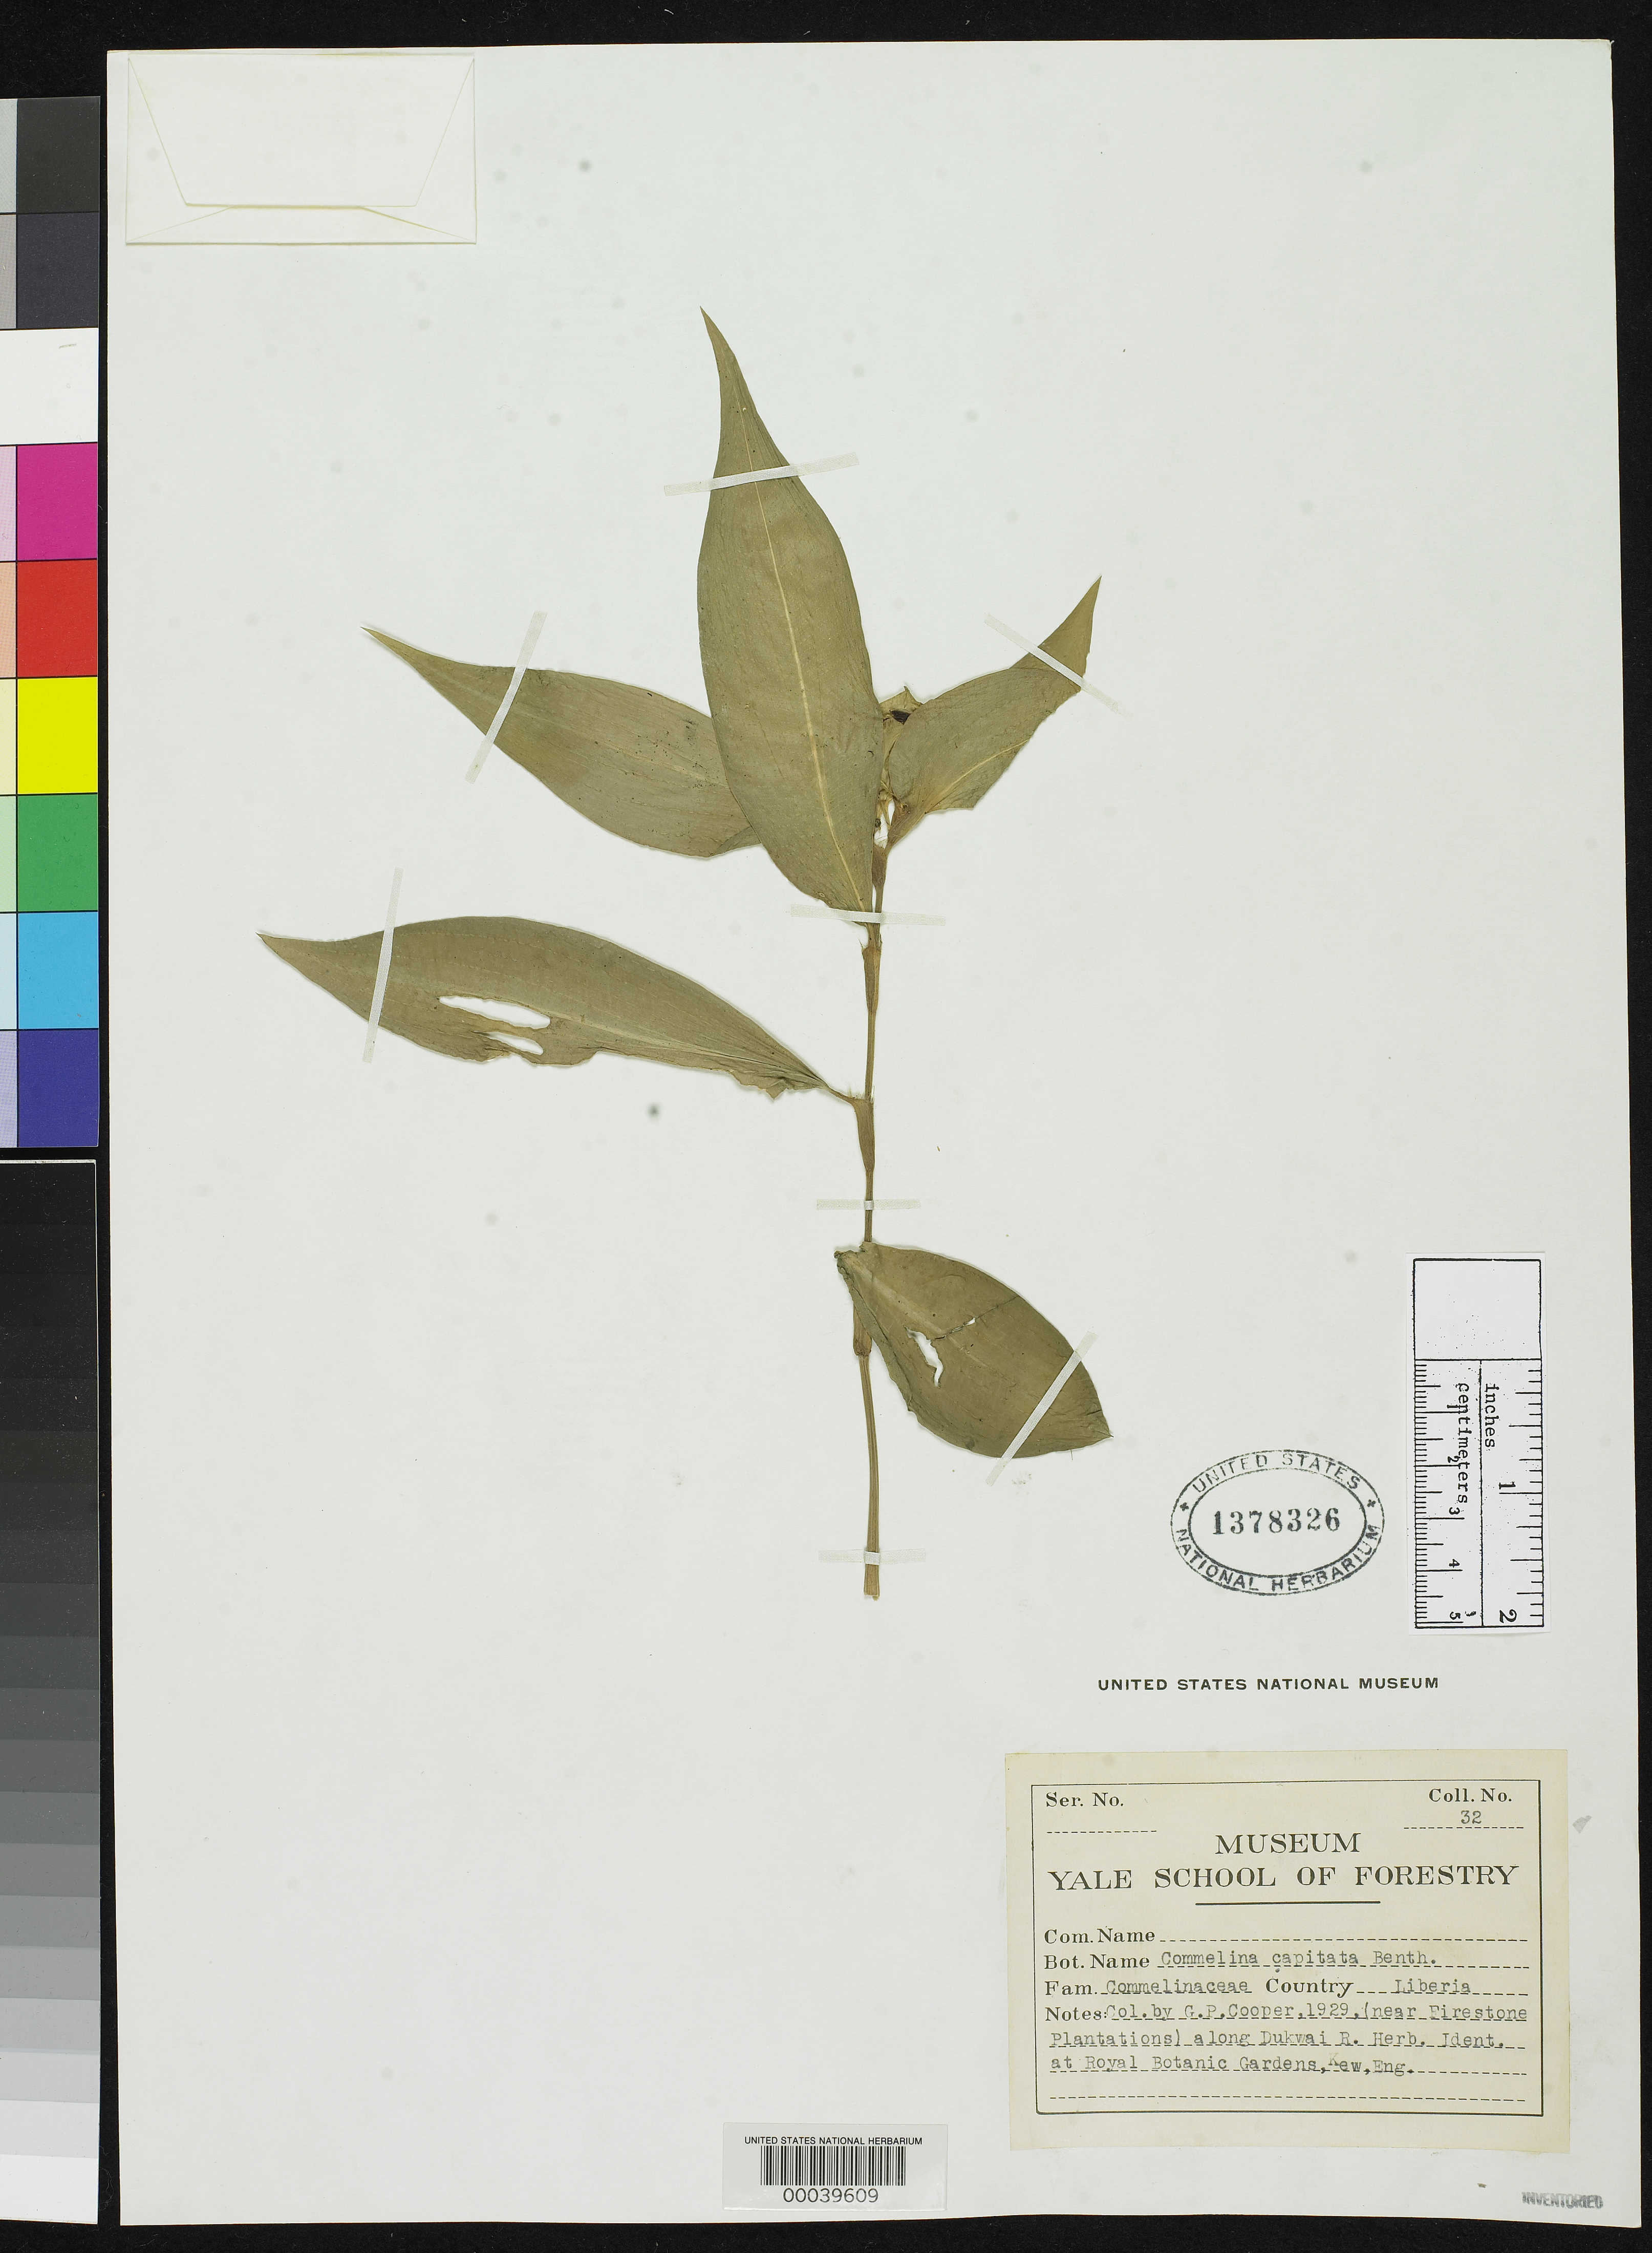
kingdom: Plantae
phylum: Tracheophyta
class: Liliopsida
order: Commelinales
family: Commelinaceae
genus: Commelina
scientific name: Commelina capitata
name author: Benth.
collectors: G. Cooper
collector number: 32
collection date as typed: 1929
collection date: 1929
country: Liberia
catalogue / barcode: US 1378326